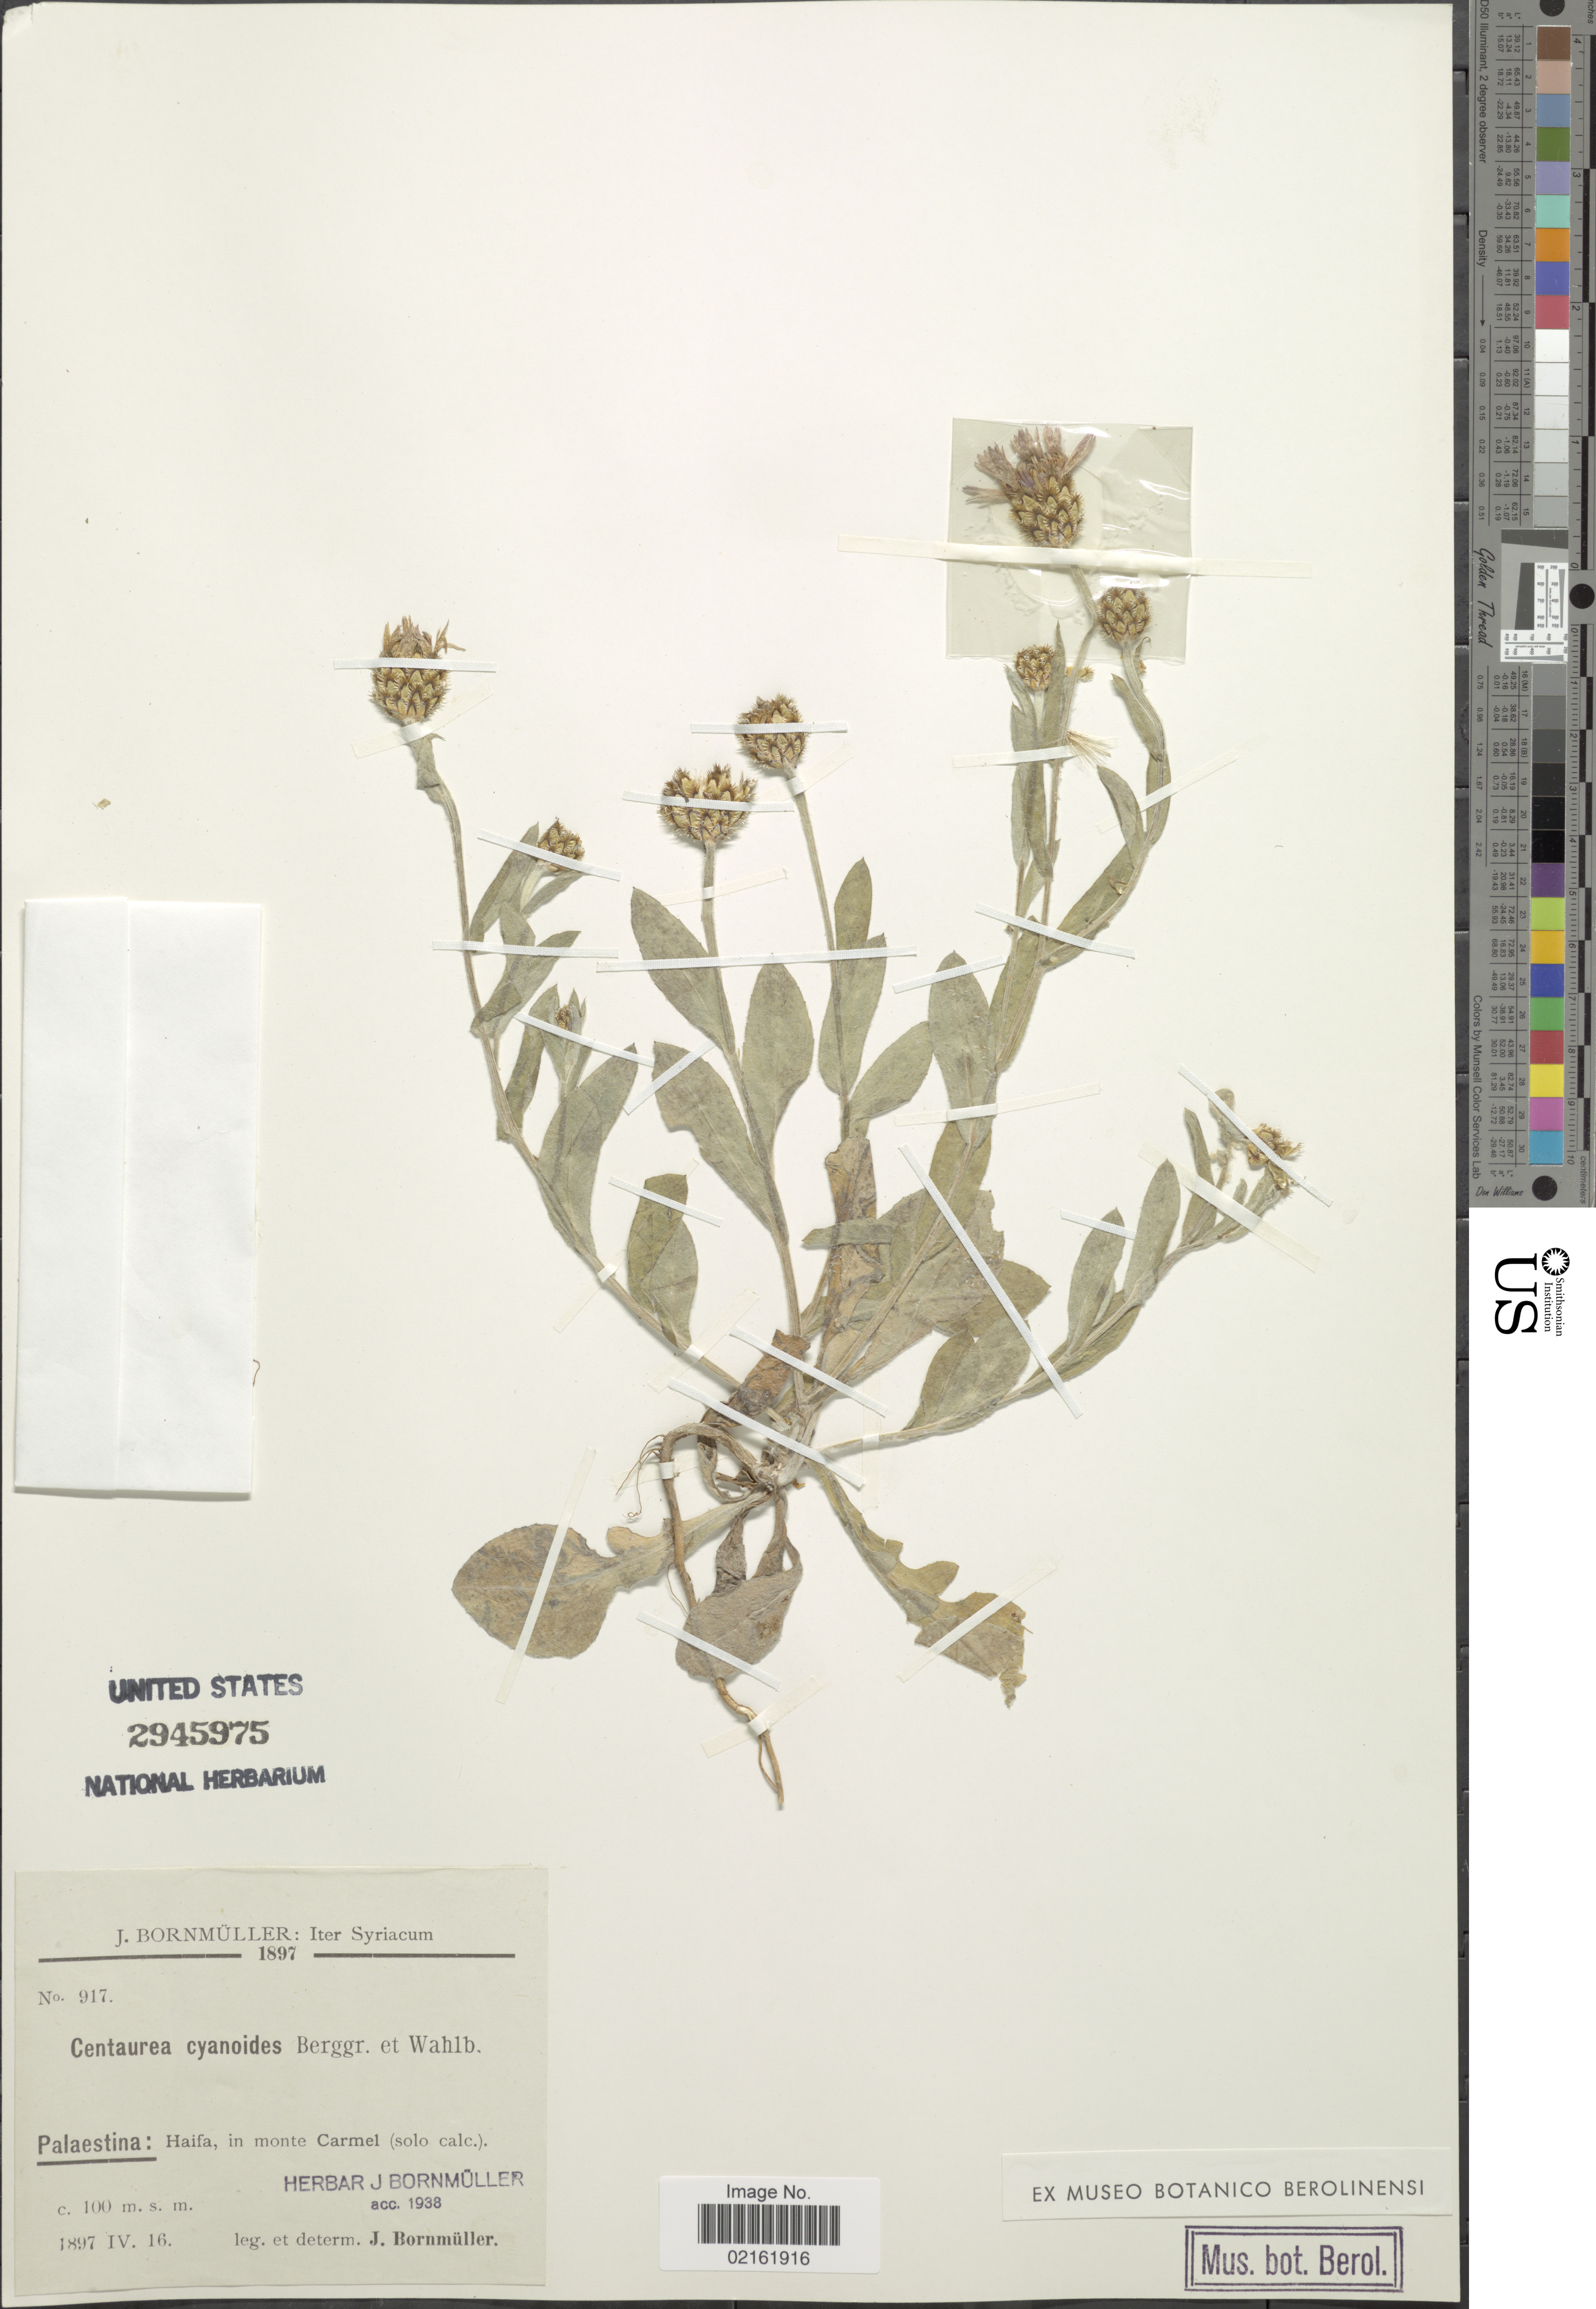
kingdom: Plantae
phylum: Tracheophyta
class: Magnoliopsida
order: Asterales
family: Asteraceae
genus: Centaurea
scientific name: Centaurea triumfetti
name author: All.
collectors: J. Bornmüller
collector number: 917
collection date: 1897-04-16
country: Syria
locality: Palaestina: Haifa, in monte Carmel (solo calc)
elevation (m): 100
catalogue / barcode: US 2945975